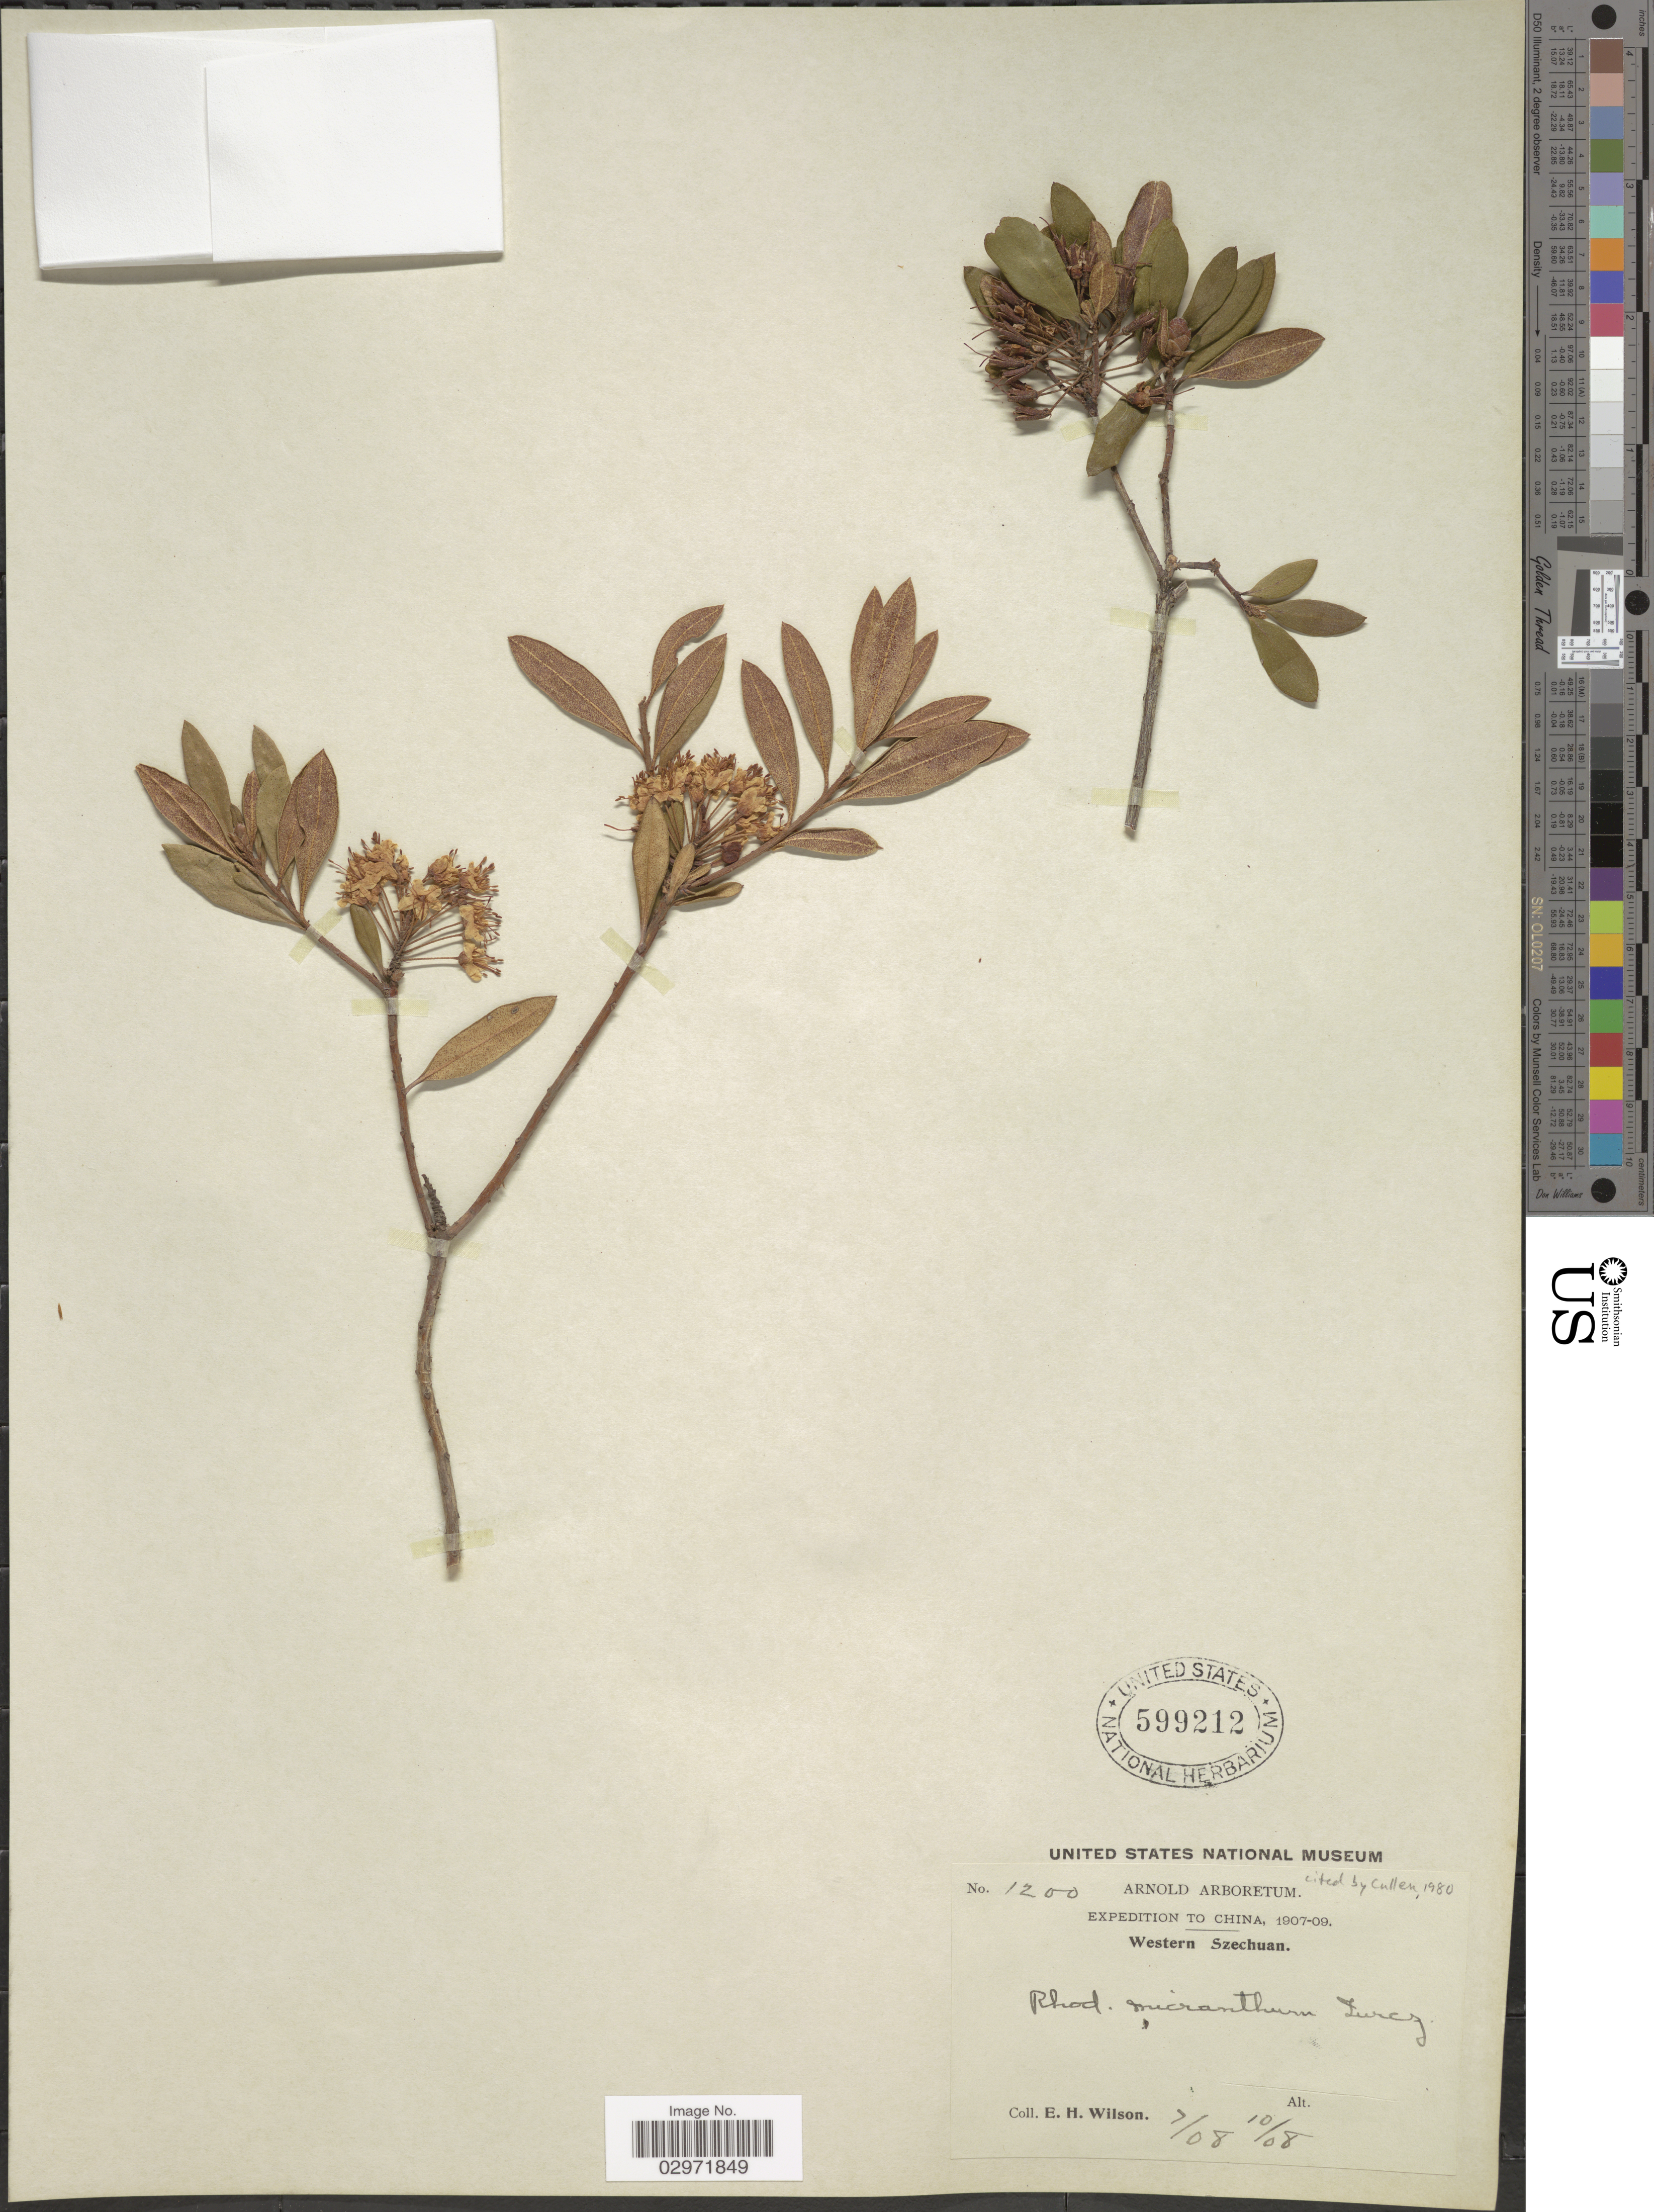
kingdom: Plantae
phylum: Tracheophyta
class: Magnoliopsida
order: Ericales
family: Ericaceae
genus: Rhododendron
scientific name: Rhododendron micranthum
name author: Turcz.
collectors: E. Wilson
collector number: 1200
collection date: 1908-07/1908-10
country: China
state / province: Sichuan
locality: Western Szechuan.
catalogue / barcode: US 599212